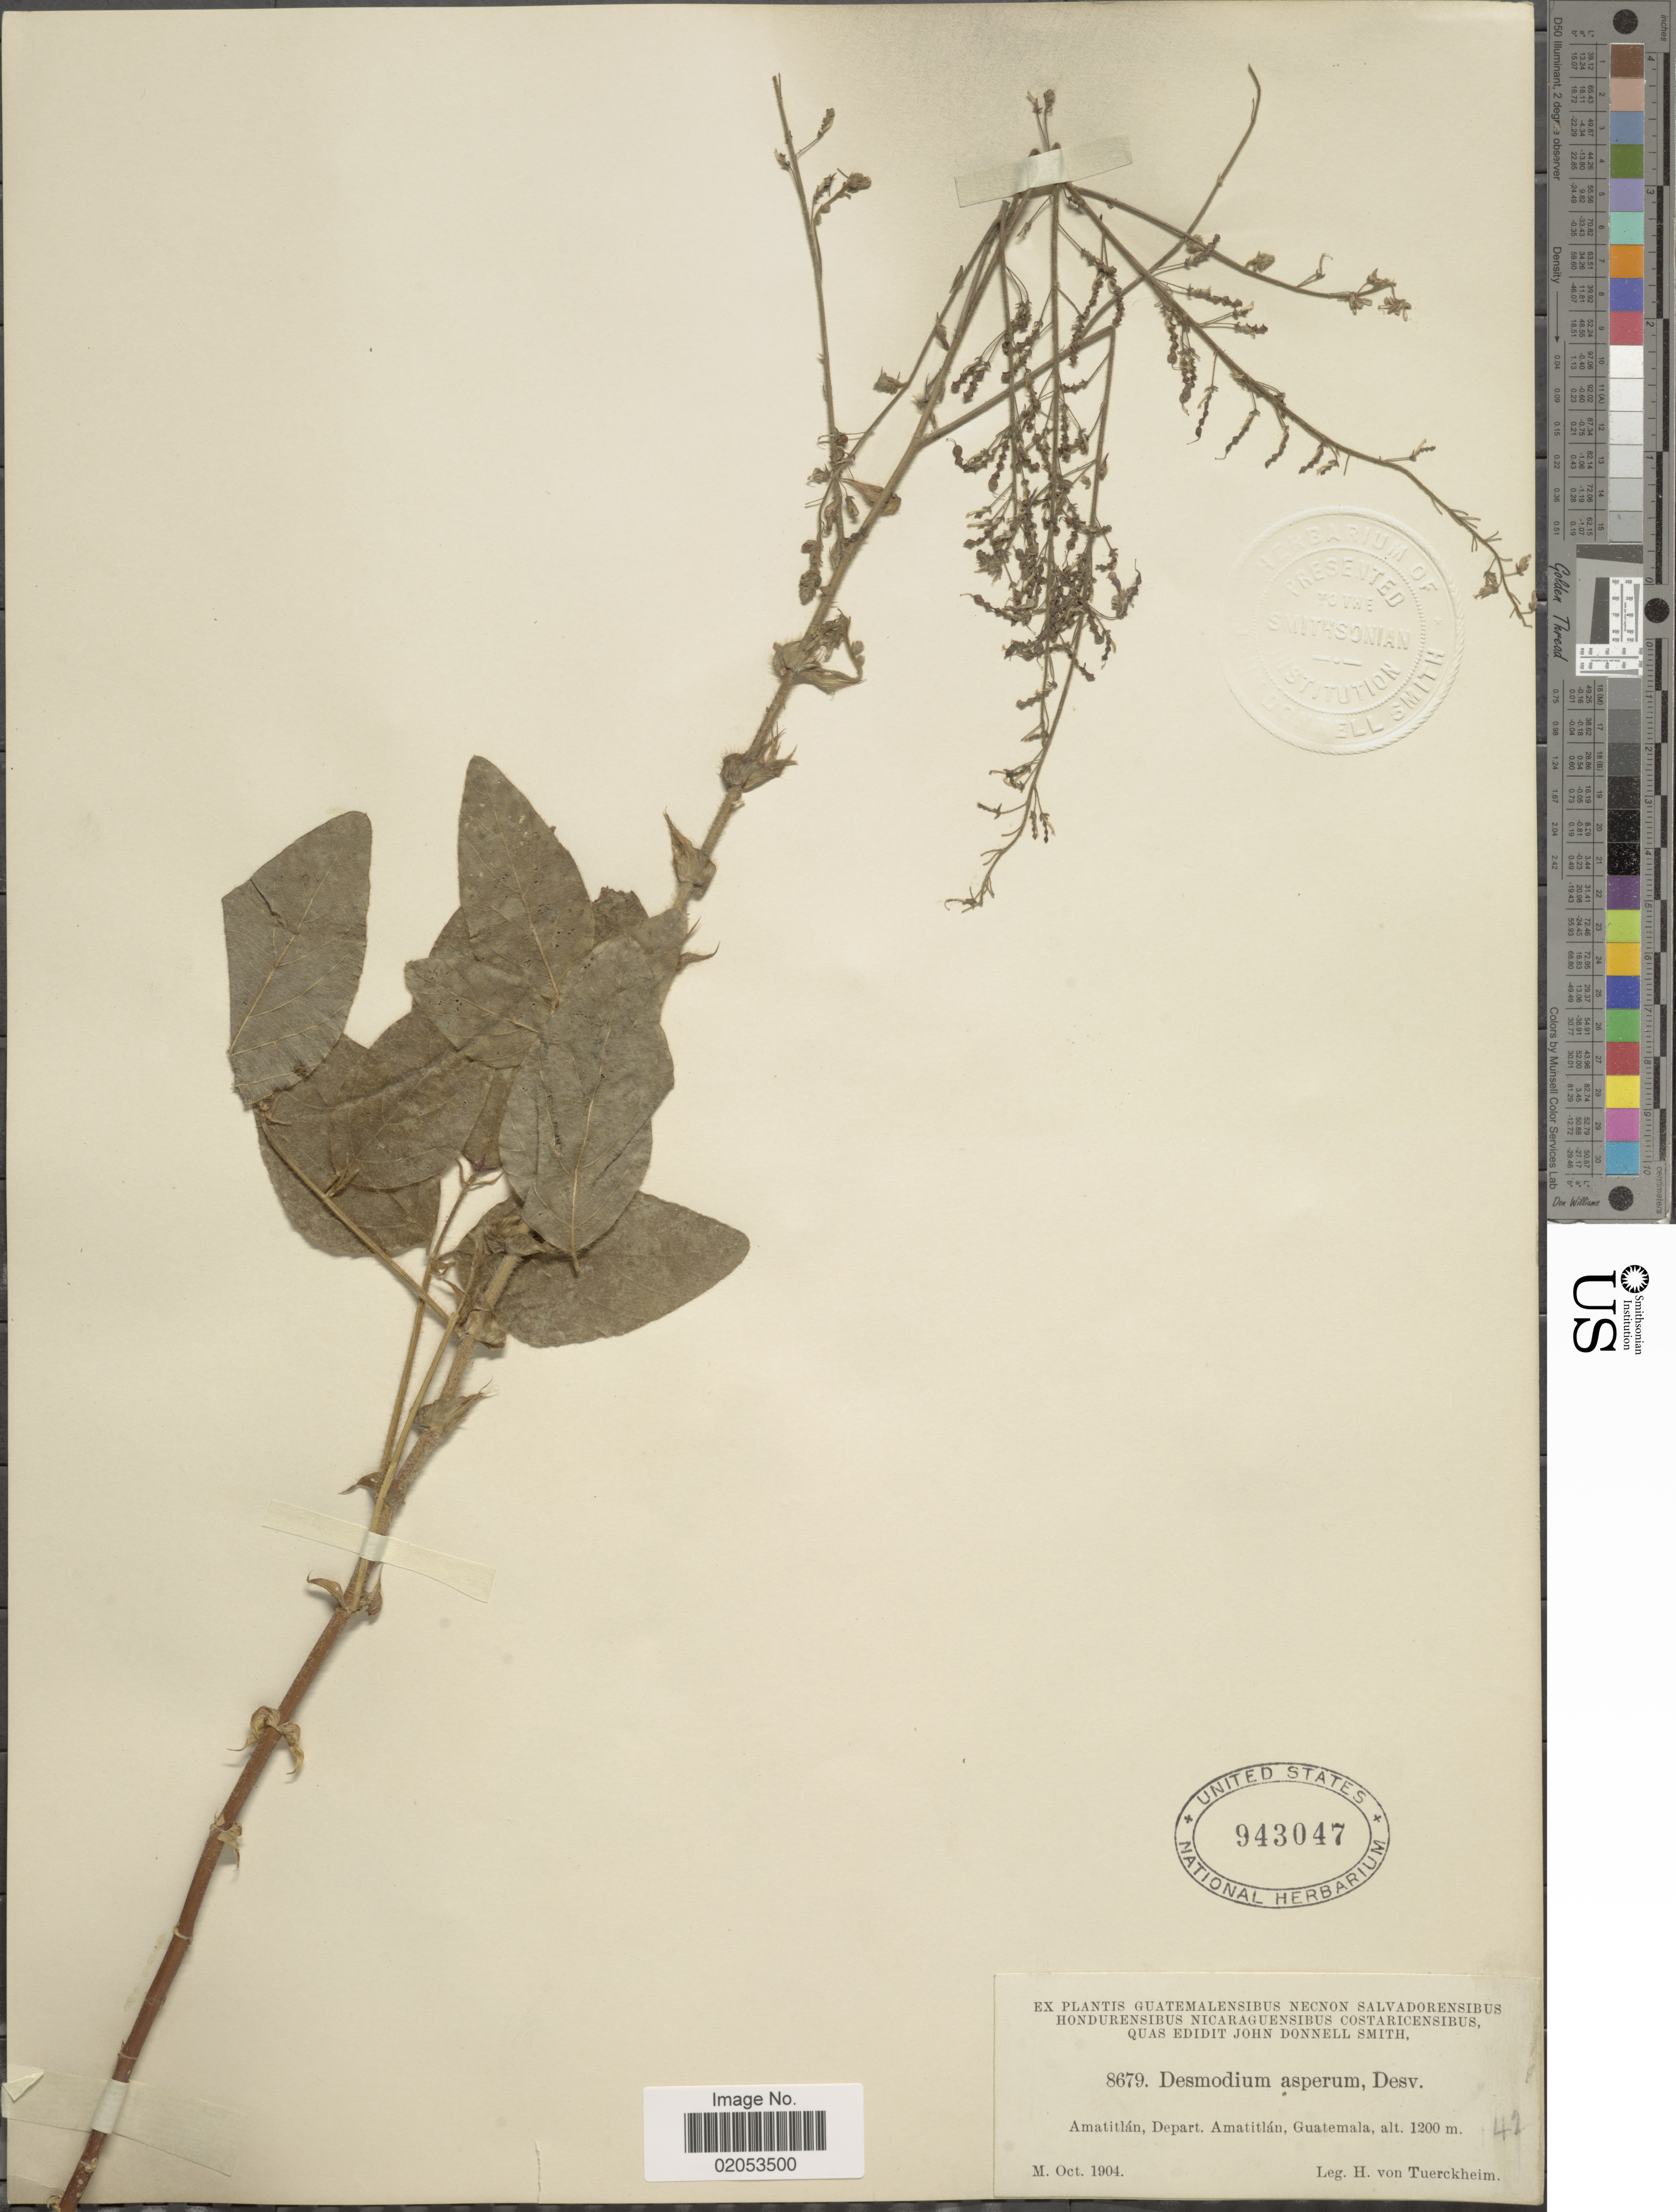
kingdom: Plantae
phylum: Tracheophyta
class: Magnoliopsida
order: Fabales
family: Fabaceae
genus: Desmodium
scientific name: Desmodium distortum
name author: (Aubl.) J.F. Macbr.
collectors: H. von Türckheim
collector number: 8679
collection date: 1904-10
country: Guatemala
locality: Amatitlán, Depart. Amatitlán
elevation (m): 1200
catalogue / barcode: US 943047